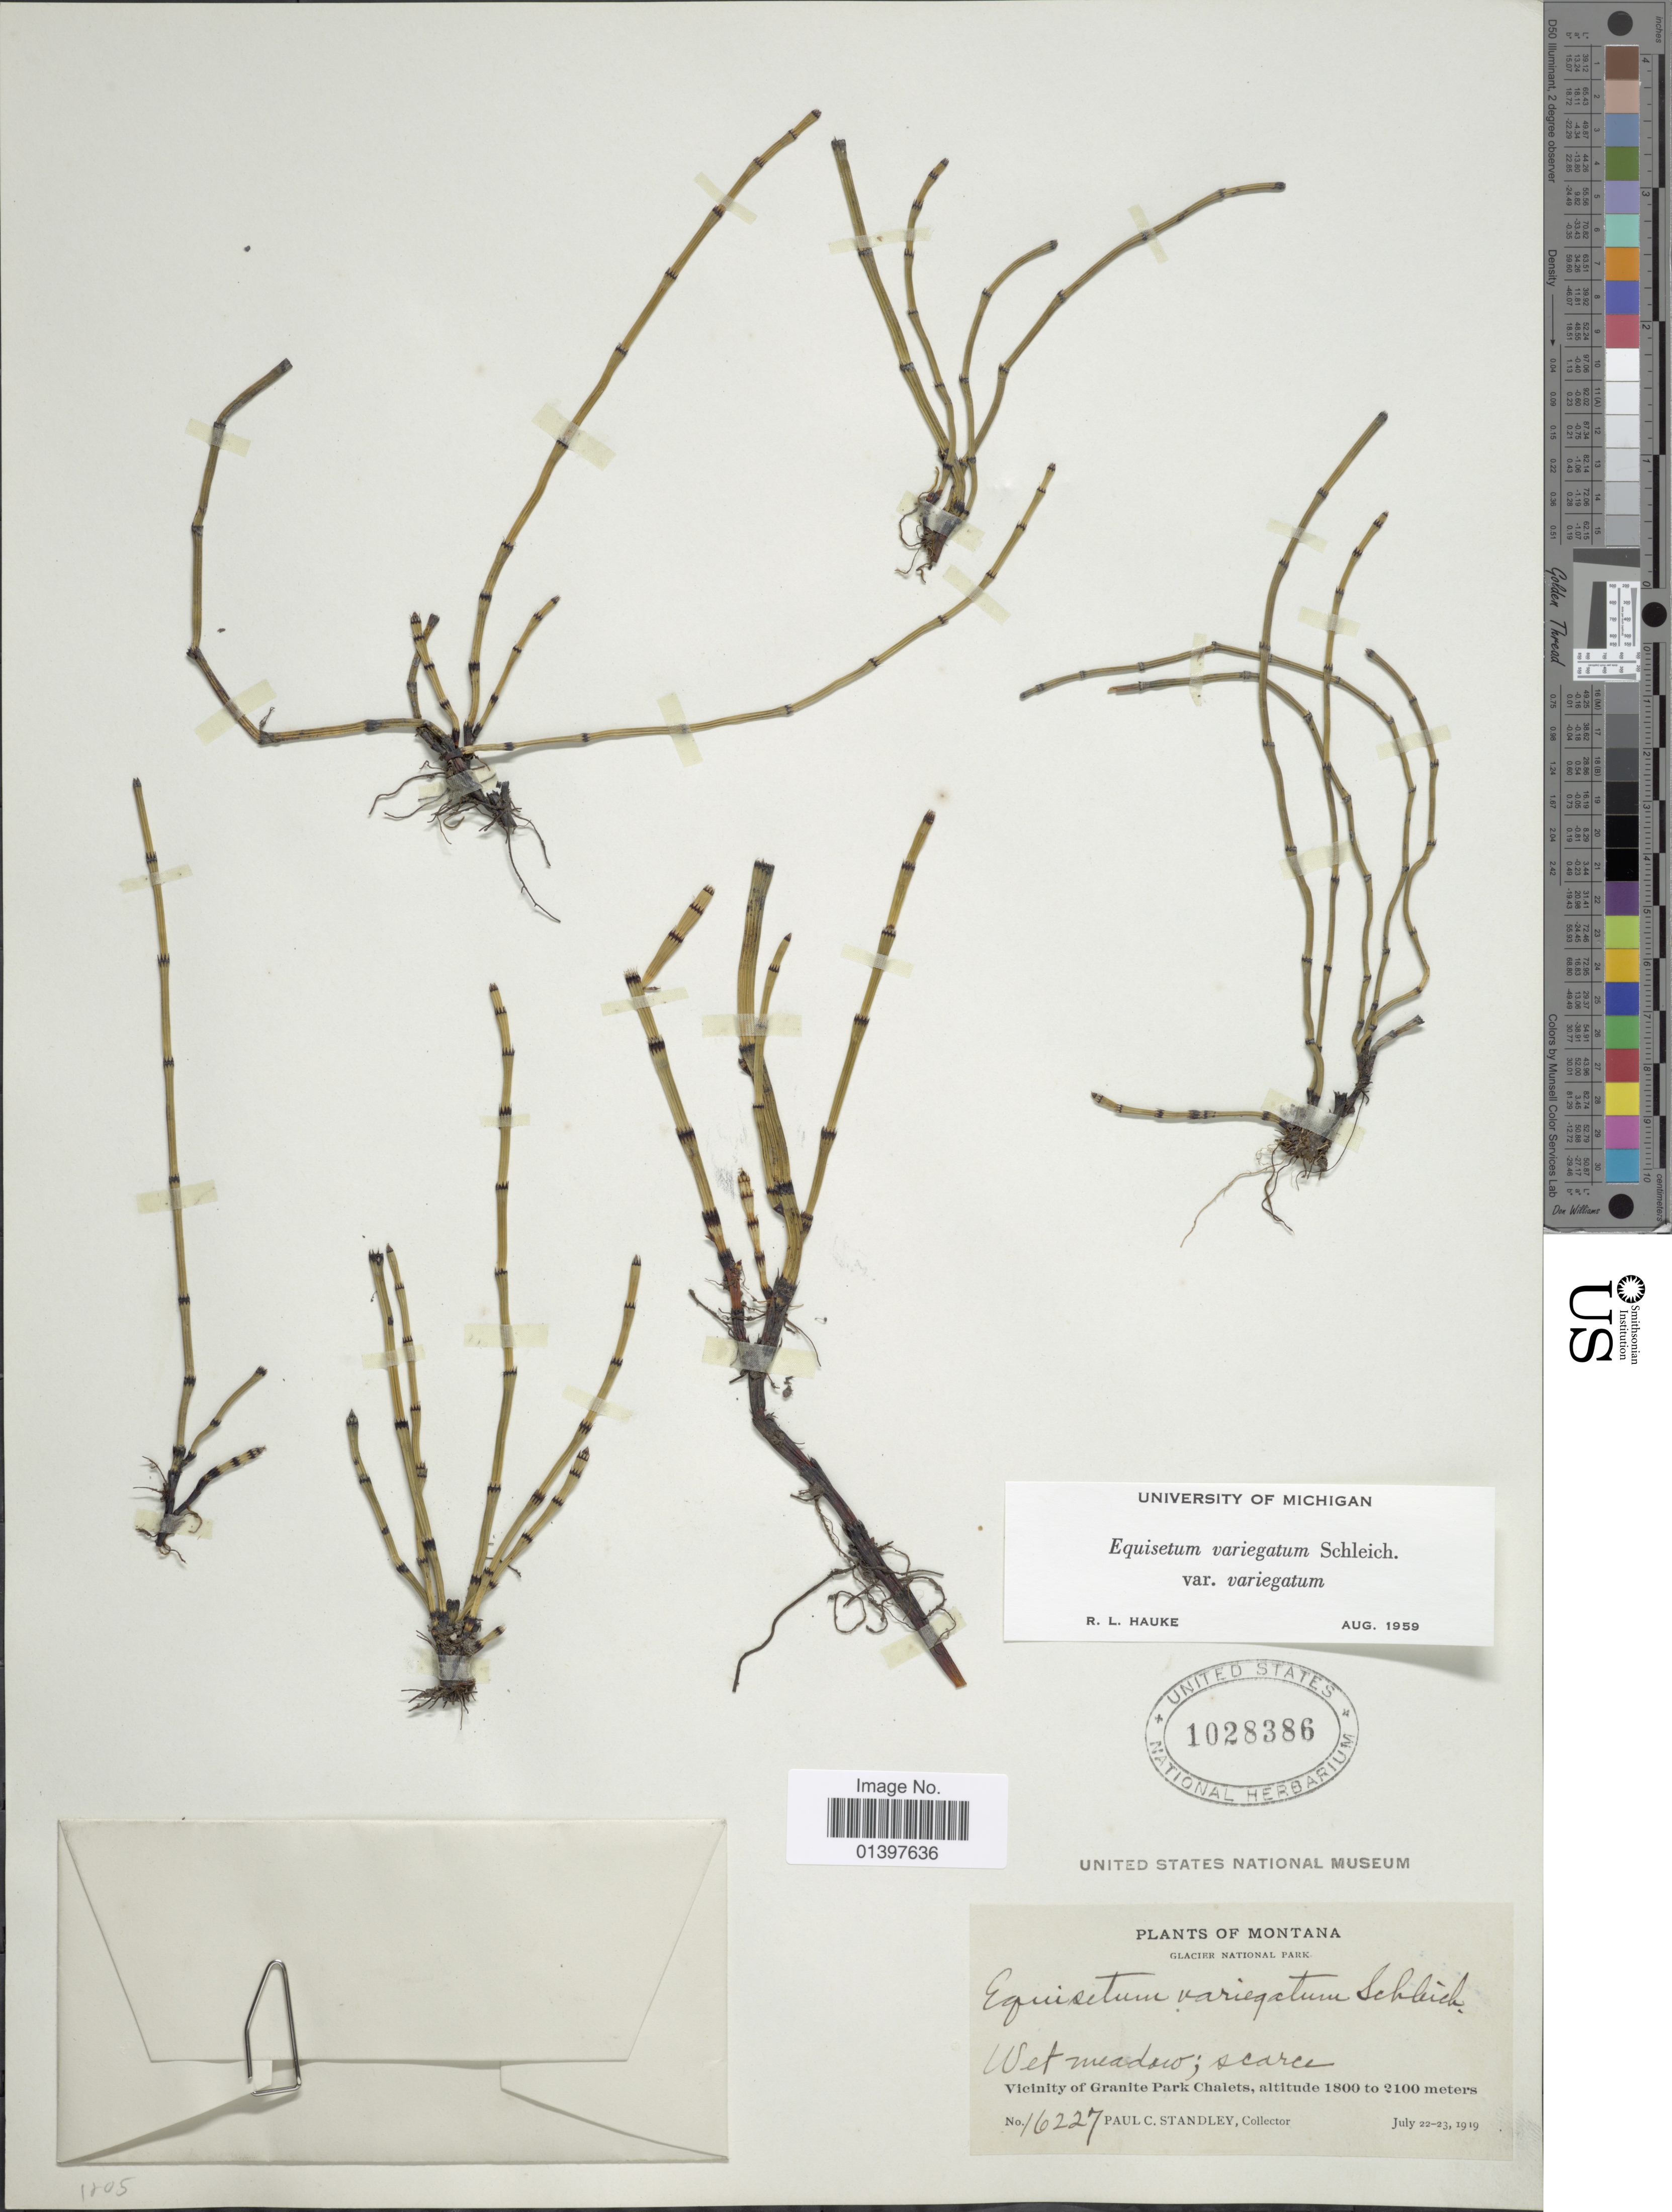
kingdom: Plantae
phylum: Tracheophyta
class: Polypodiopsida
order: Equisetales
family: Equisetaceae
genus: Equisetum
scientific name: Equisetum variegatum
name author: Schleich. ex F. Weber & D. Mohr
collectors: P. C. Standley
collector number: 16227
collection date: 1919-07-22/1919-07-23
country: United States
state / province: Montana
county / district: Flathead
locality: Glacier National Park, Wet meadow, Vicinity of Granite Park Chalets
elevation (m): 1800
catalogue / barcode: US 1028386